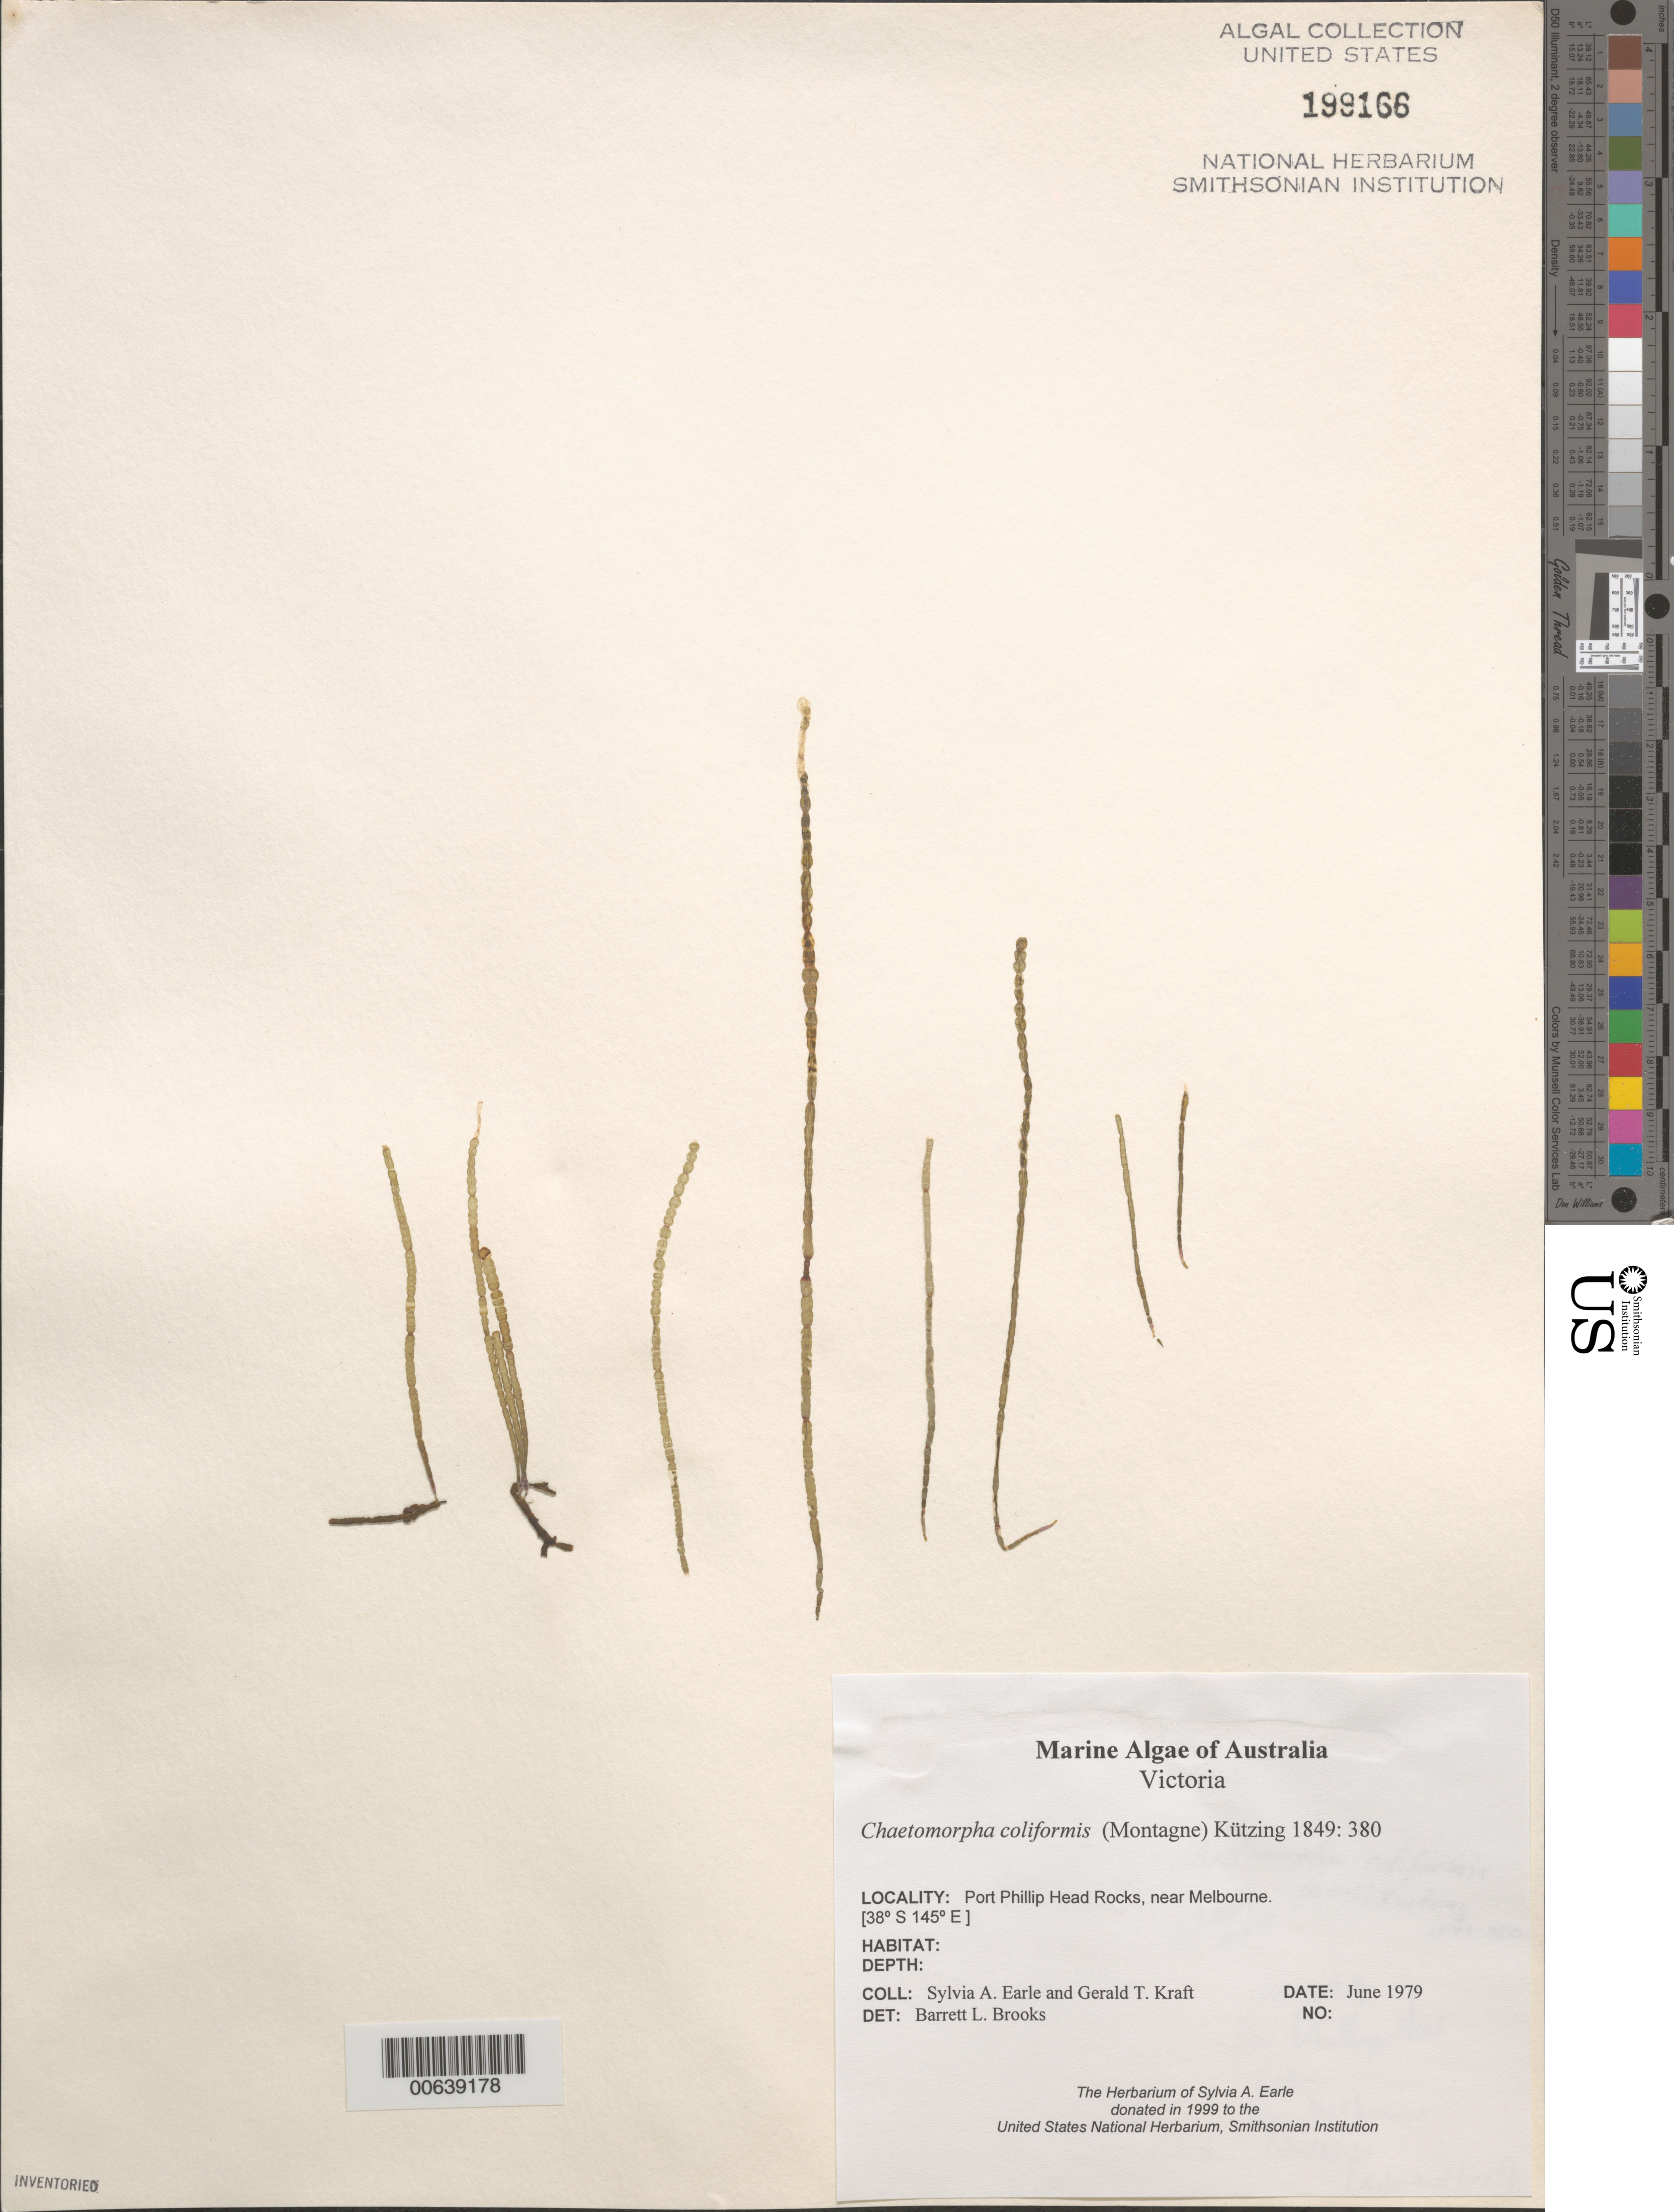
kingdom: Plantae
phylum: Chlorophyta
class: Ulvophyceae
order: Cladophorales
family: Cladophoraceae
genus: Chaetomorpha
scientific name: Chaetomorpha coliformis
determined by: Brooks, B. L., (BOT), Smithsonian Institution - National Museum of Natural History (UNITED STATES)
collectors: S. A. Earle & G. T. Kraft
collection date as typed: Jun 1979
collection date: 1979-06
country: Australia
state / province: Victoria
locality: Port Phillip Head Rocks, near Melbourne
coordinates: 38 S, 145 E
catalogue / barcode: US 199166